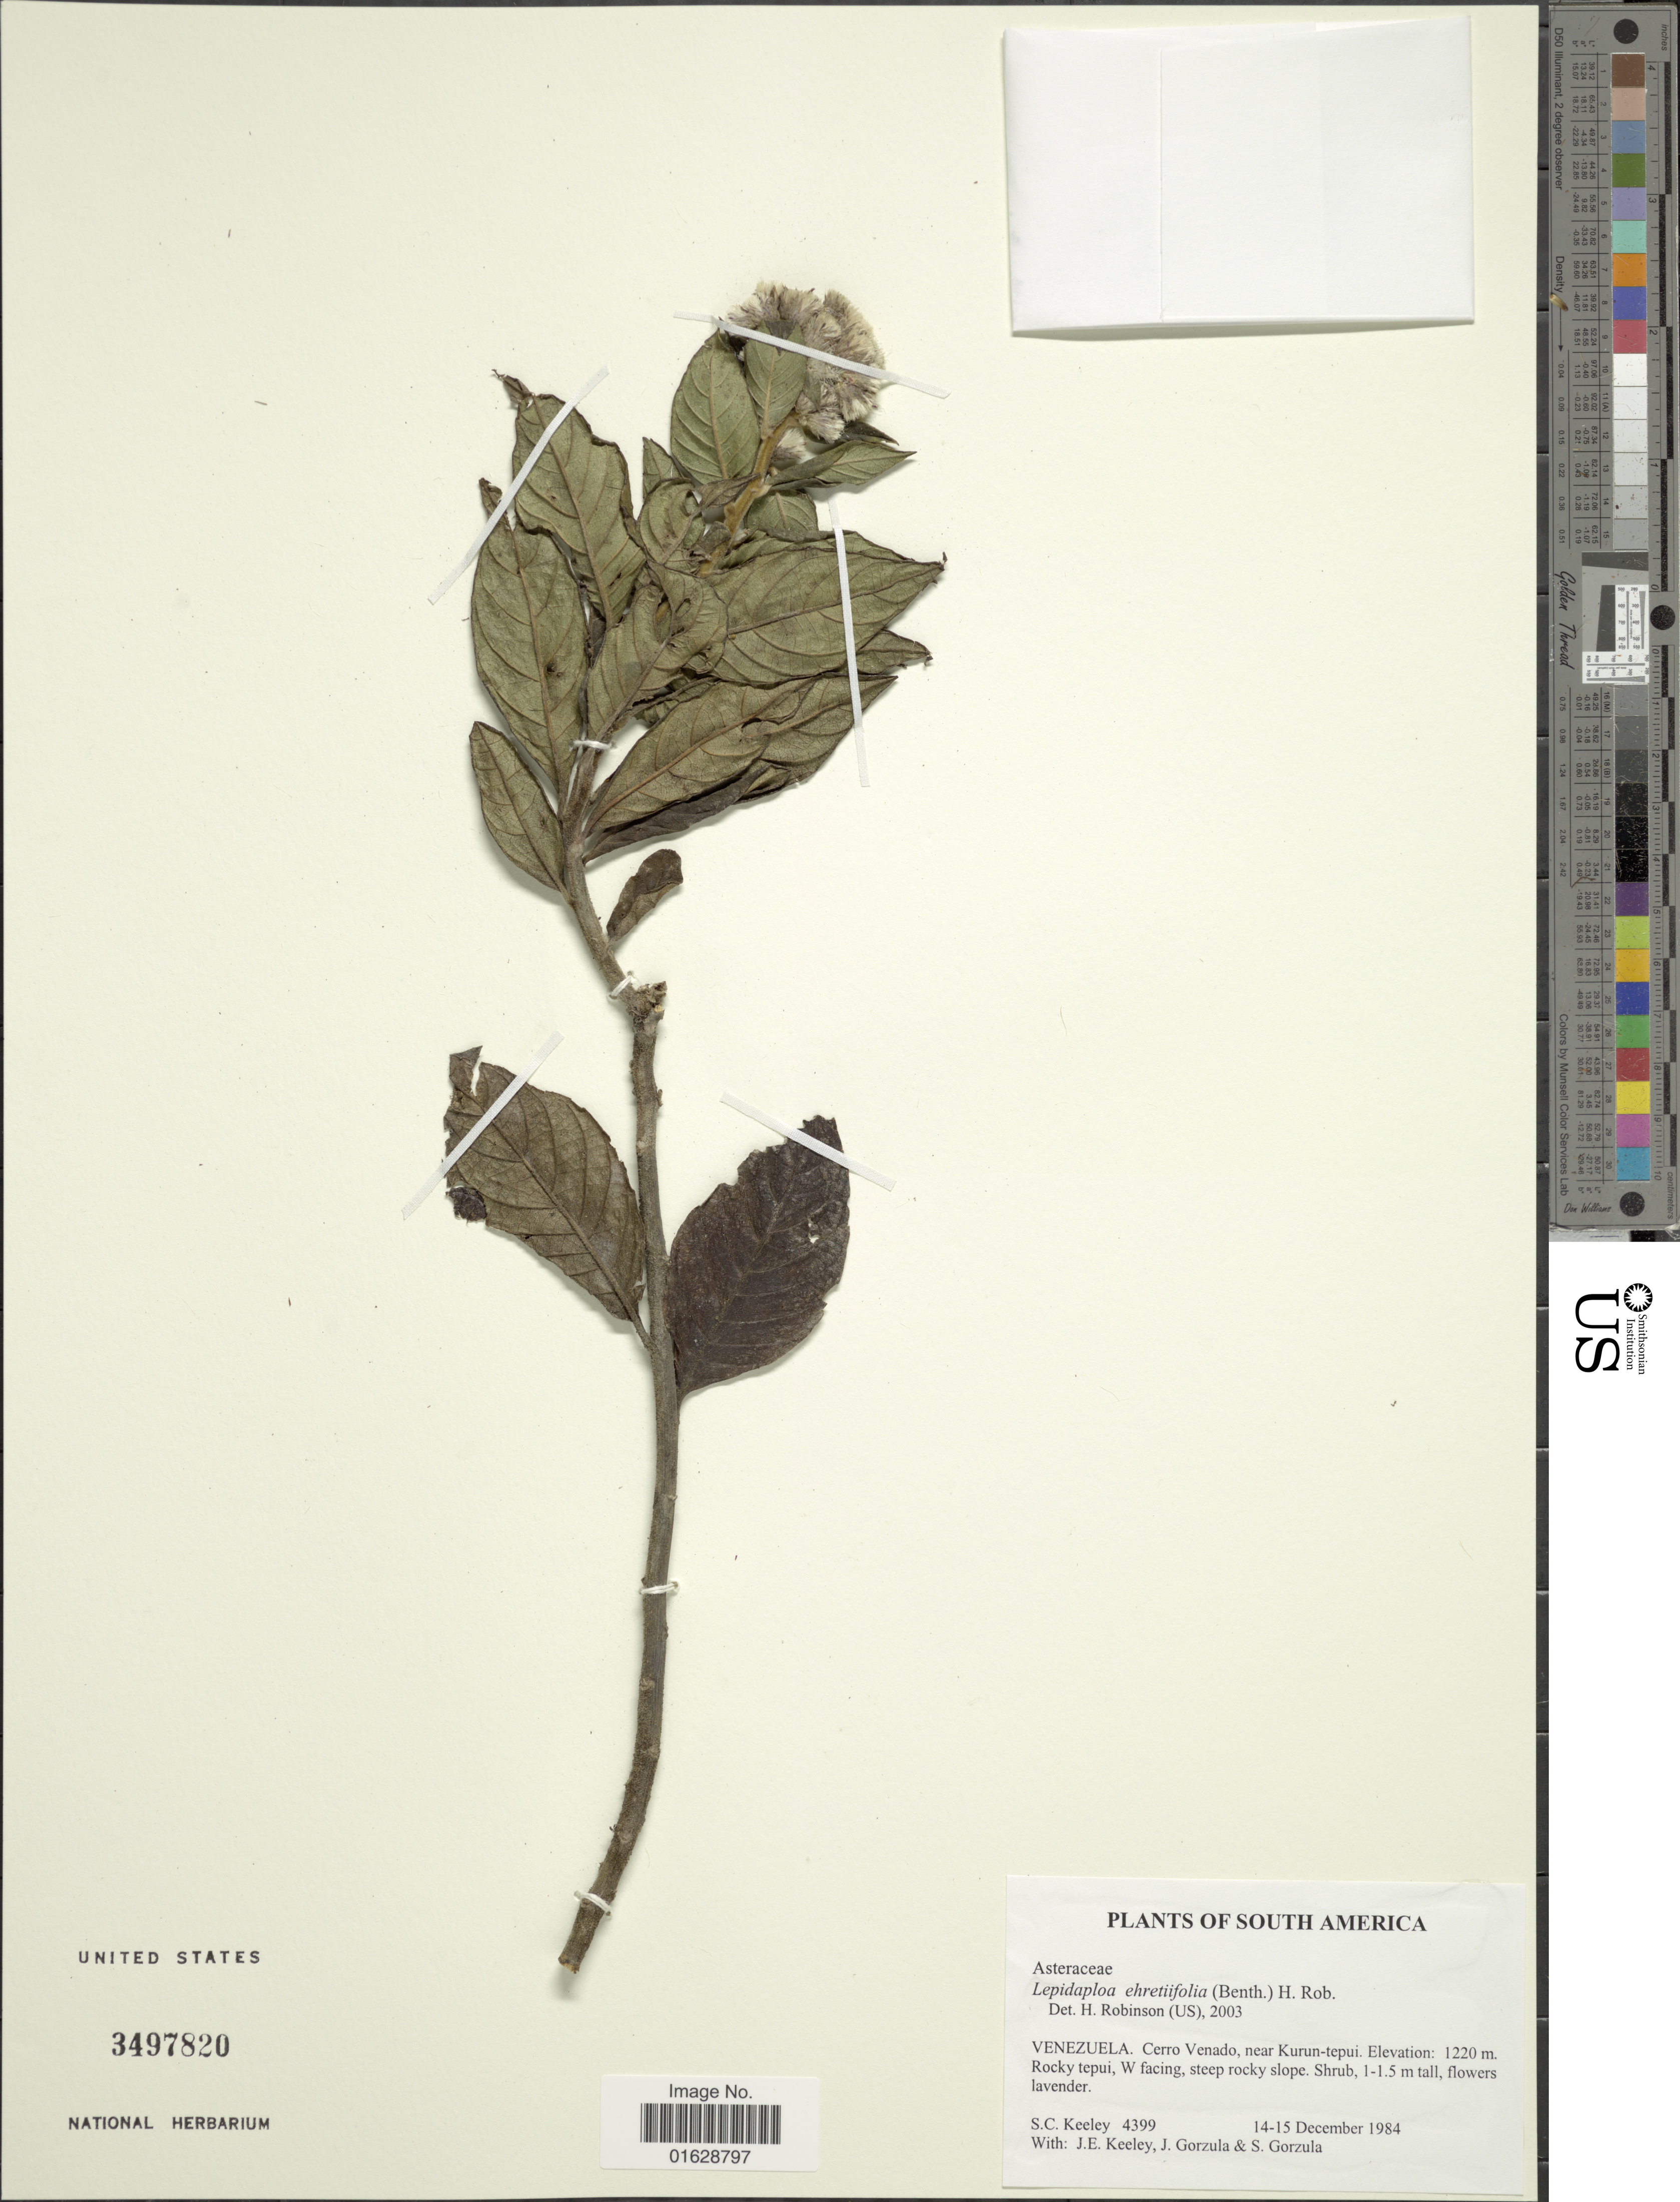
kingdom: Plantae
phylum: Tracheophyta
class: Magnoliopsida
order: Asterales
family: Asteraceae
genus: Lepidaploa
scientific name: Lepidaploa ehretiifolia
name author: (Benth.) H. Rob.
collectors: S. C. Keeley, J. E. Keeley, J. Gorzula & S. Gorzula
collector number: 4399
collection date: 1984-12-14/1984-12-15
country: Venezuela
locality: Cerro Venado, near Kurun-tepui. Rocky tepui, W facing.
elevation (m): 1220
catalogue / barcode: US 3497820